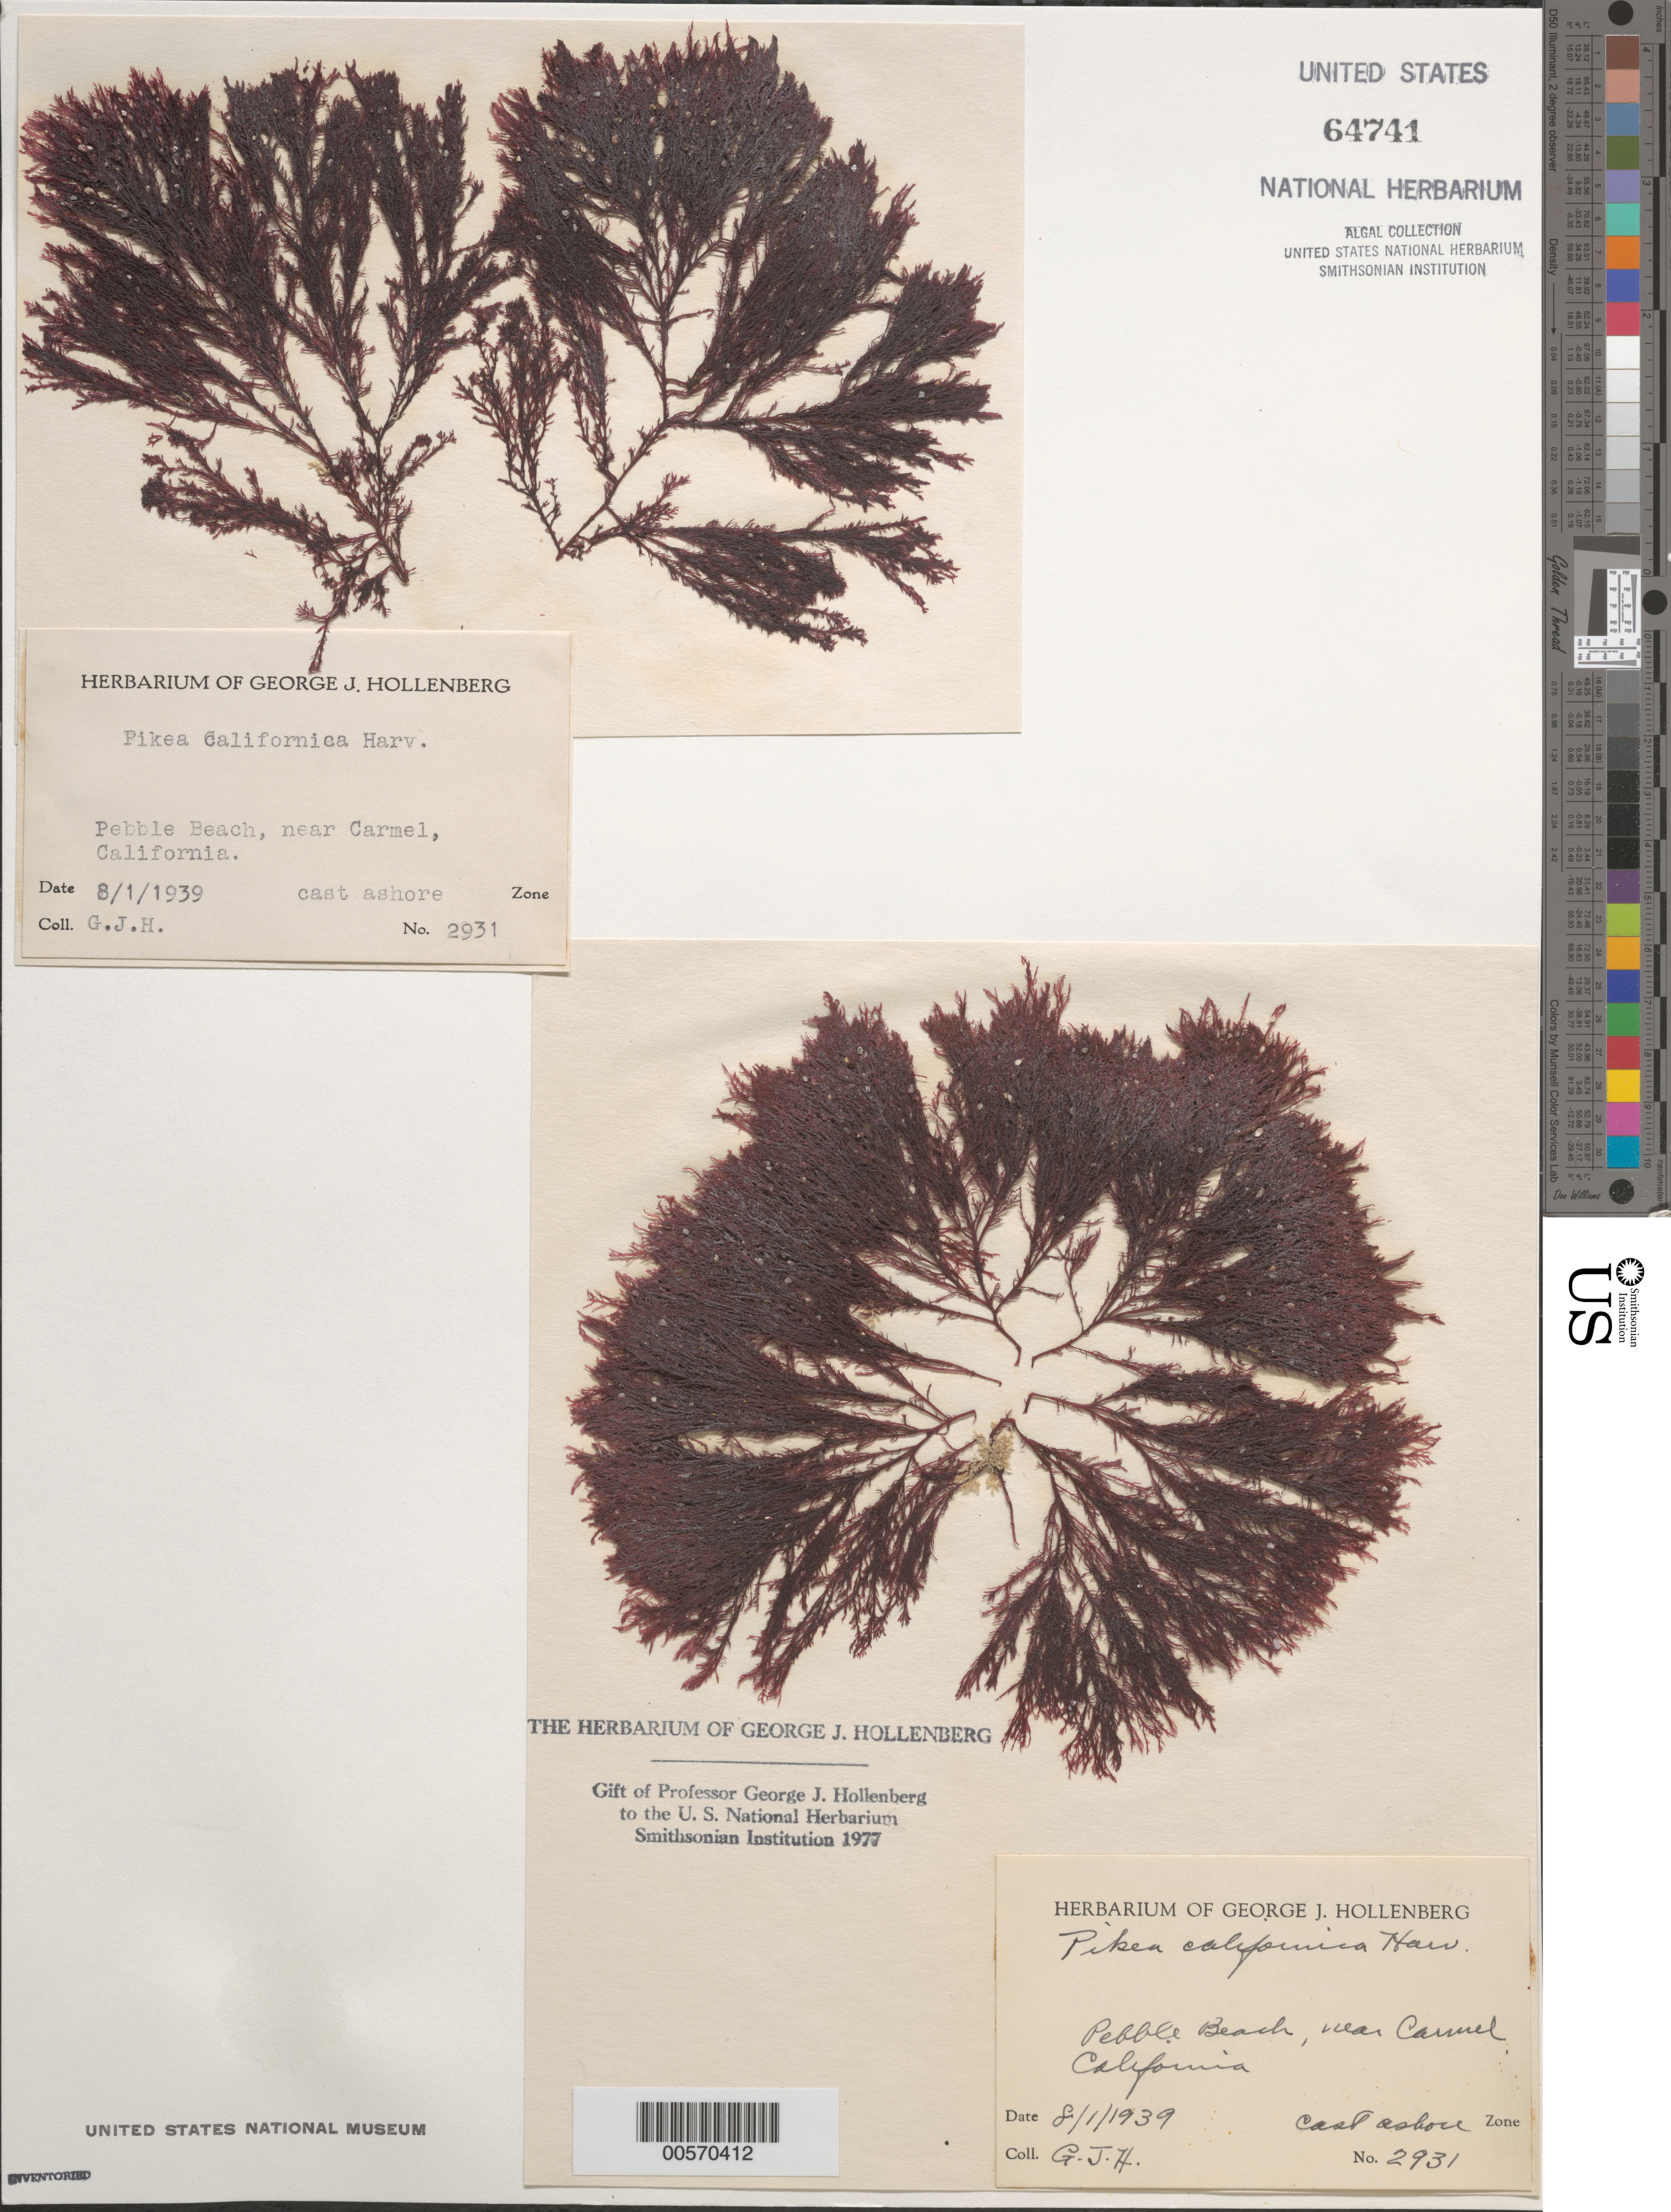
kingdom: Plantae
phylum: Rhodophyta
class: Florideophyceae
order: Gigartinales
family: Dumontiaceae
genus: Pikea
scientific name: Pikea californica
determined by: Hollenberg, George J.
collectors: G. Hollenberg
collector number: GJH 2931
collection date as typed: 01 Aug 1939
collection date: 1939-08-01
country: United States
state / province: California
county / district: Monterey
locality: Pebble Beach, near Carmel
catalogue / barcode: US 64741